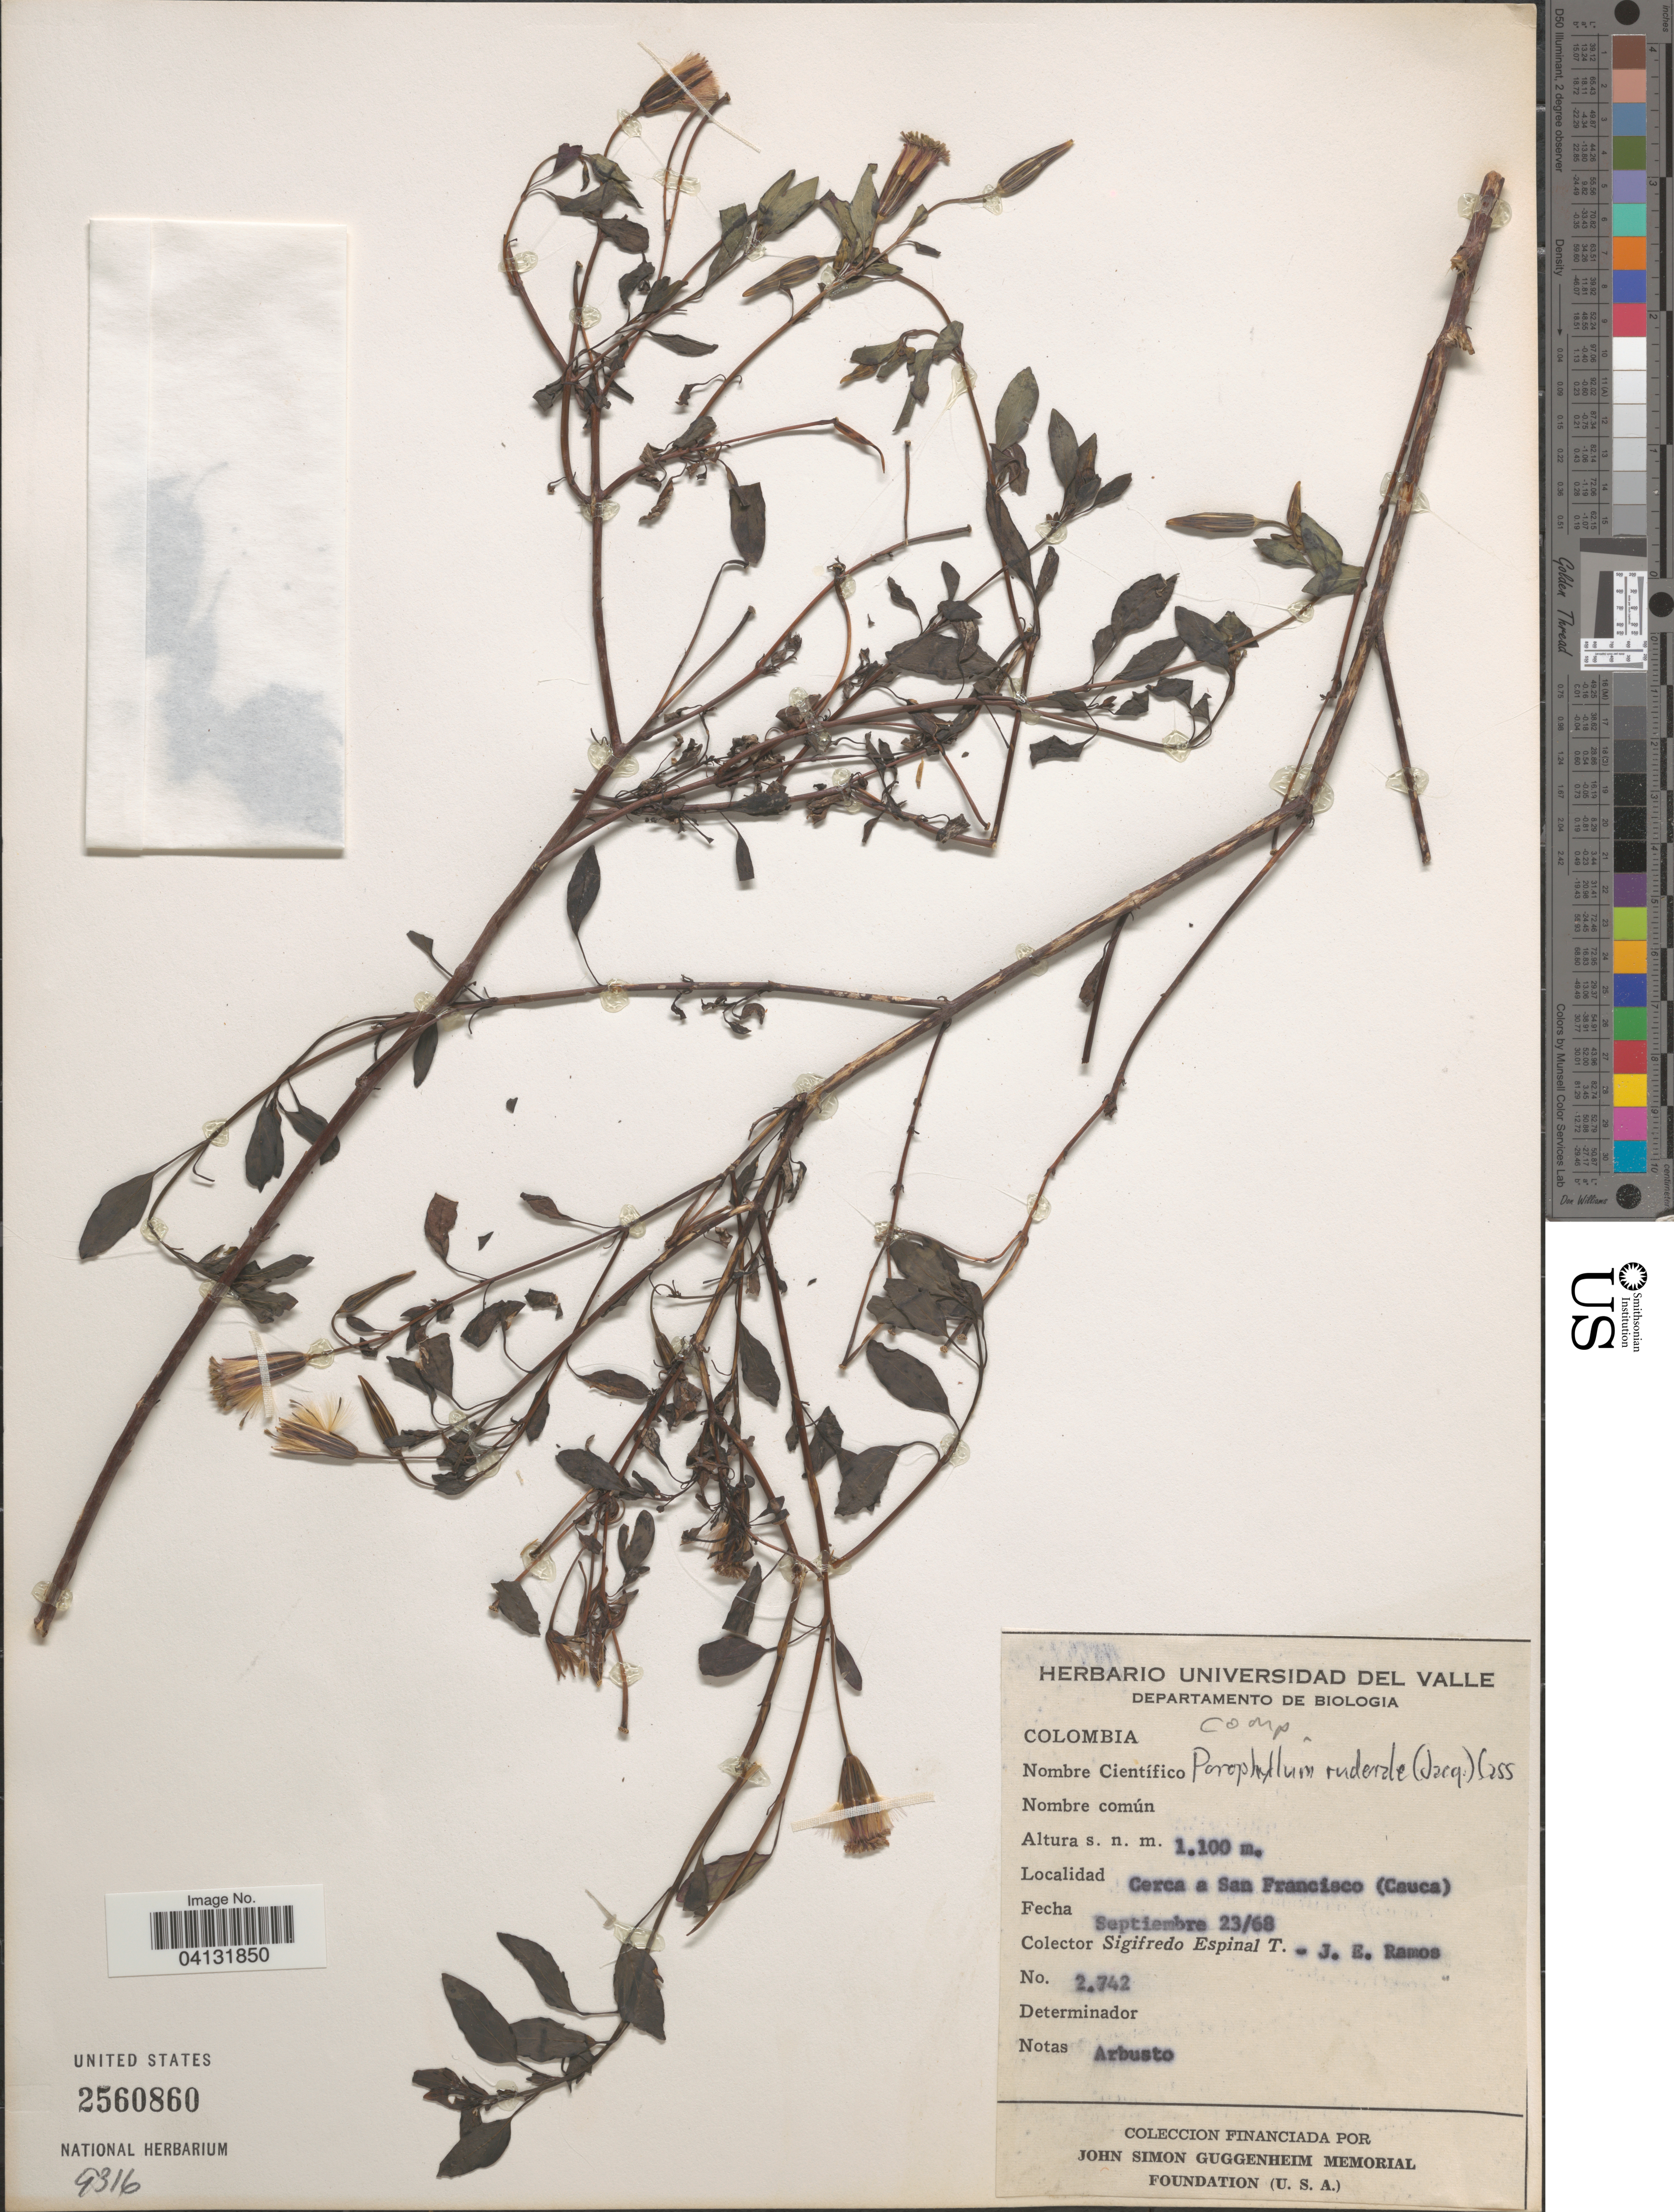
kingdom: Plantae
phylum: Tracheophyta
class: Magnoliopsida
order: Asterales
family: Asteraceae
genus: Porophyllum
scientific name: Porophyllum ruderale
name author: (Jacq.) Cass.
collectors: S. Espinal T. & J. E. Ramos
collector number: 2742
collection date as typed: Transcribed d/m/y: 23/9/68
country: Colombia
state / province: Cauca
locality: Cerca a San Francisco.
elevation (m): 1100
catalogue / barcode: US 2560860